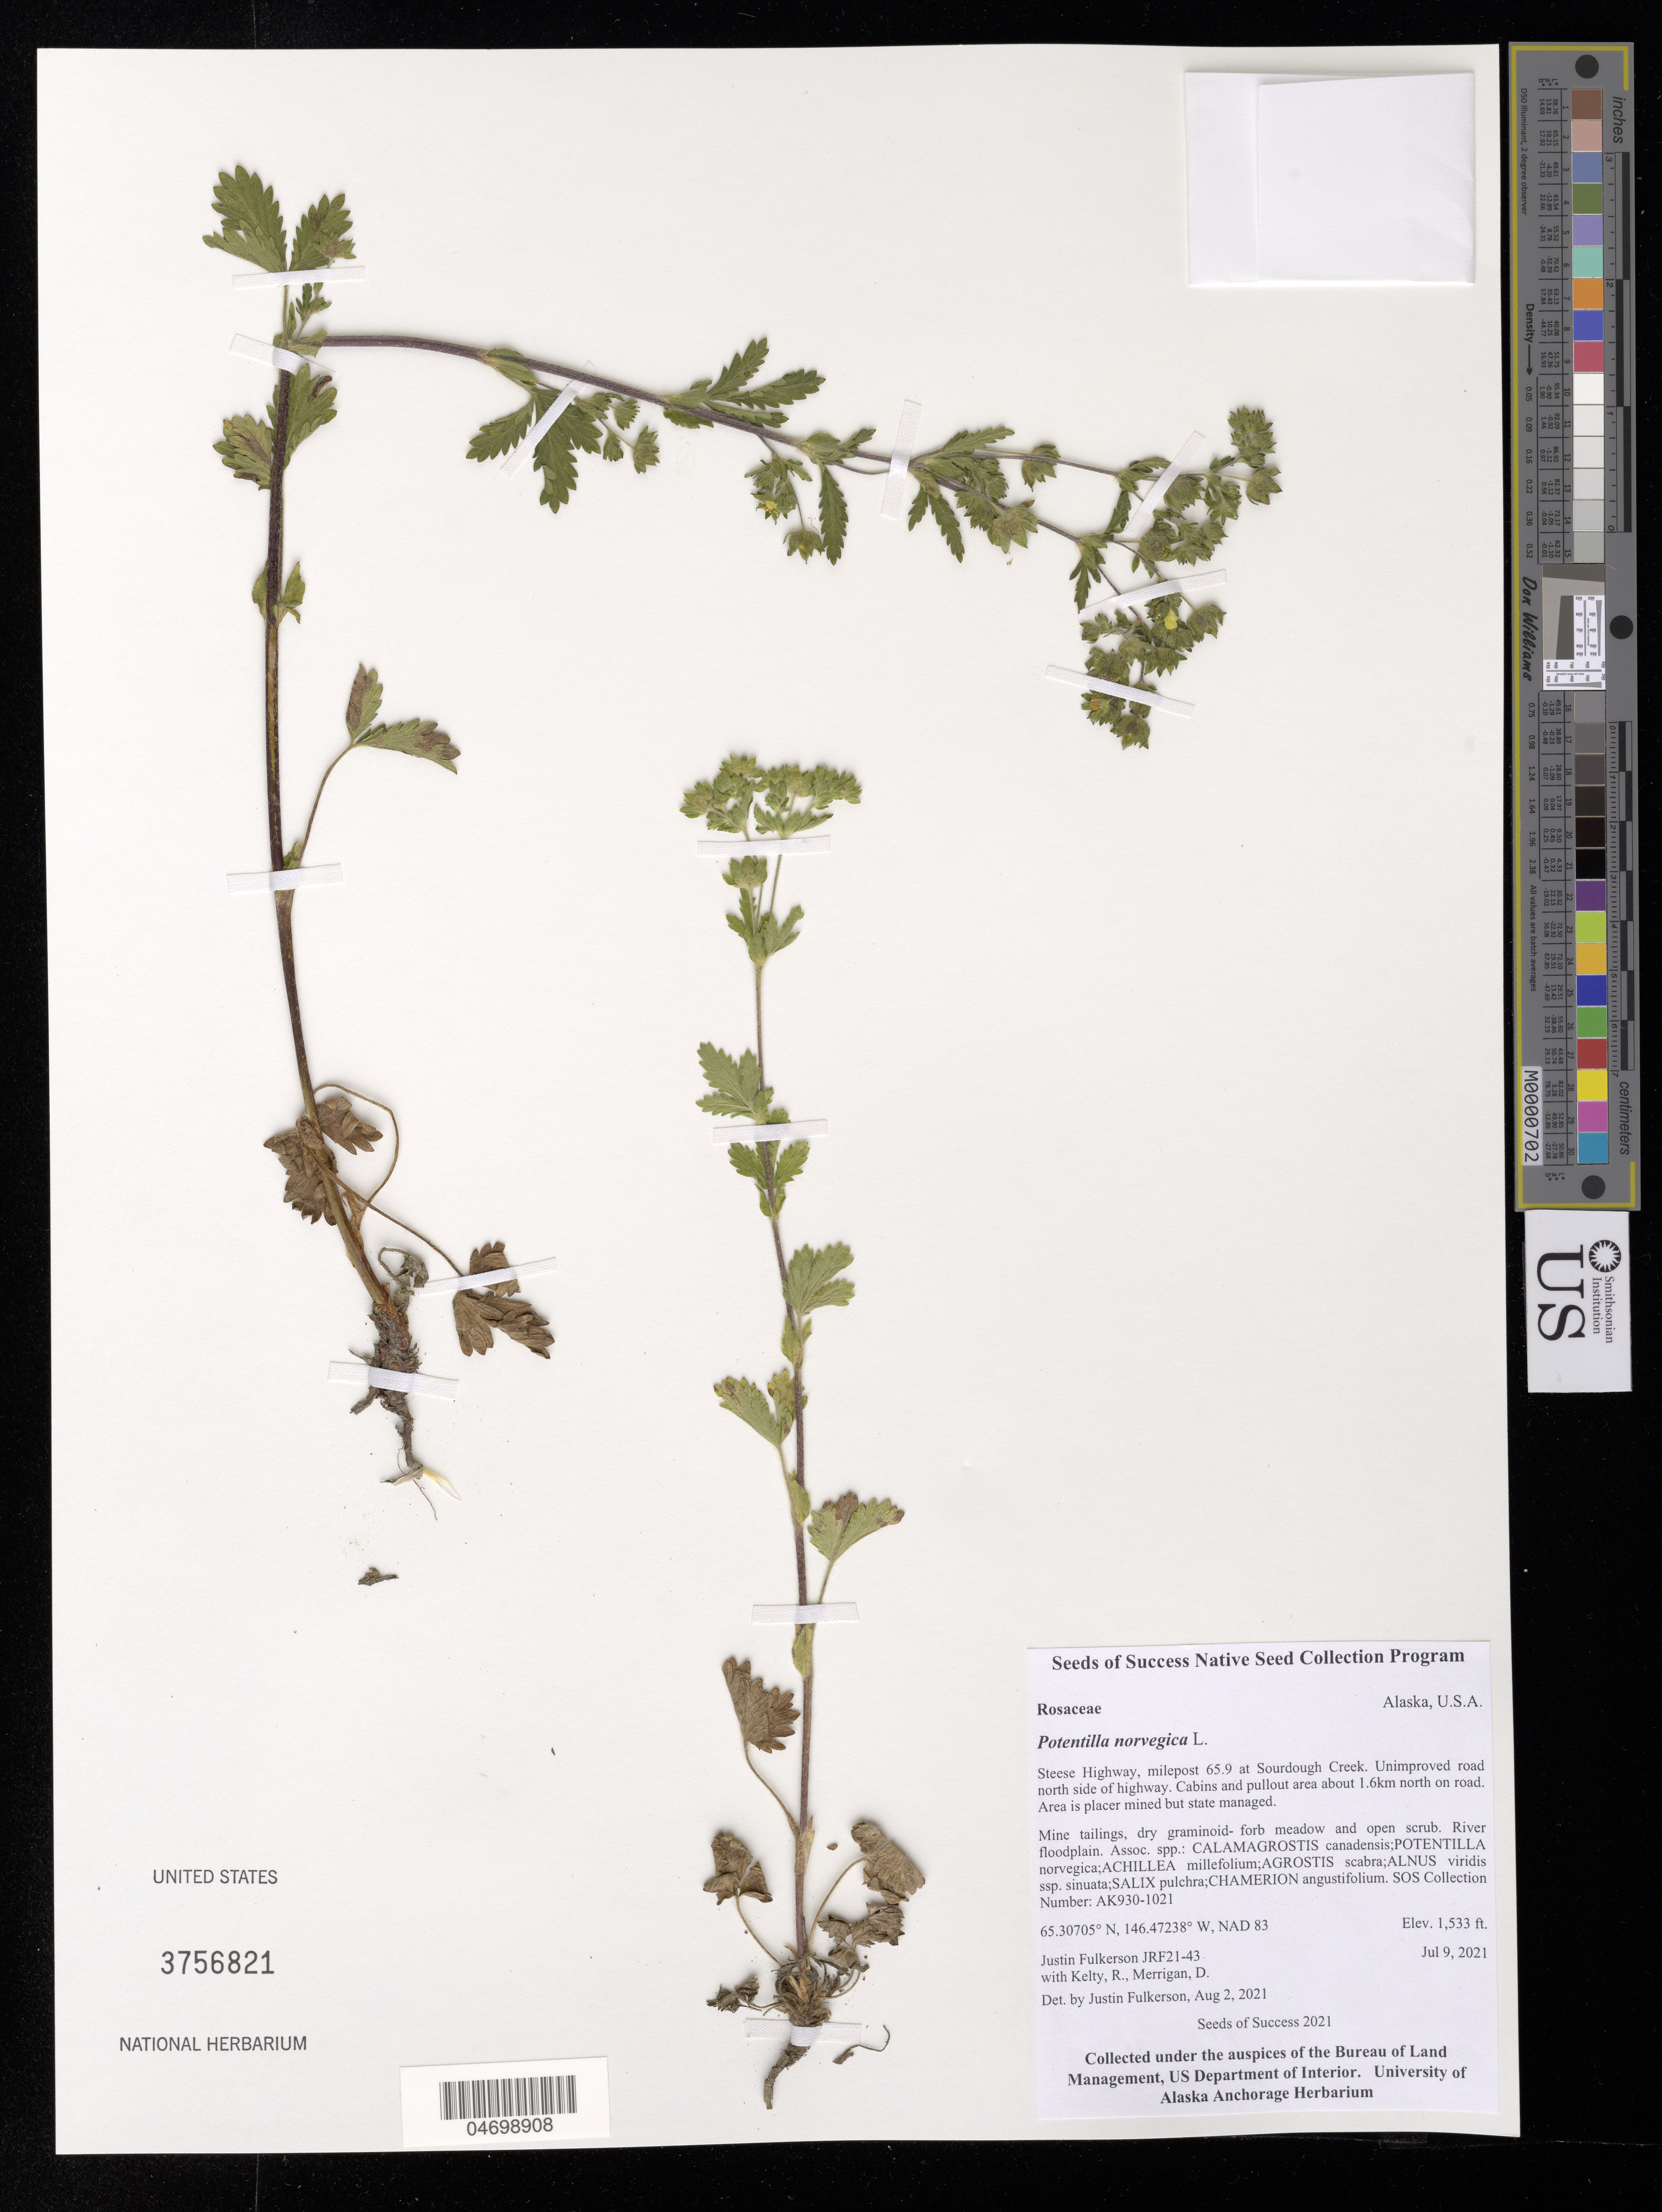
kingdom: Plantae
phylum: Tracheophyta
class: Magnoliopsida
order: Rosales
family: Rosaceae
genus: Potentilla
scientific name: Potentilla norvegica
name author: L.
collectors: J. Fulkerson, R. Kelty & D. Merrigan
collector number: AK930-1021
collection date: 2021-07-09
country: United States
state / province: Alaska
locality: Steese Hwy, milepost 65.9 at Sourdough Creek.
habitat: Dry gaminoid-forb meadow and open scrub. River floodplain. With Agrostis scabra, Alnus viridis, Salix pulchra, etc.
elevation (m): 467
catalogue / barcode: US 3756821